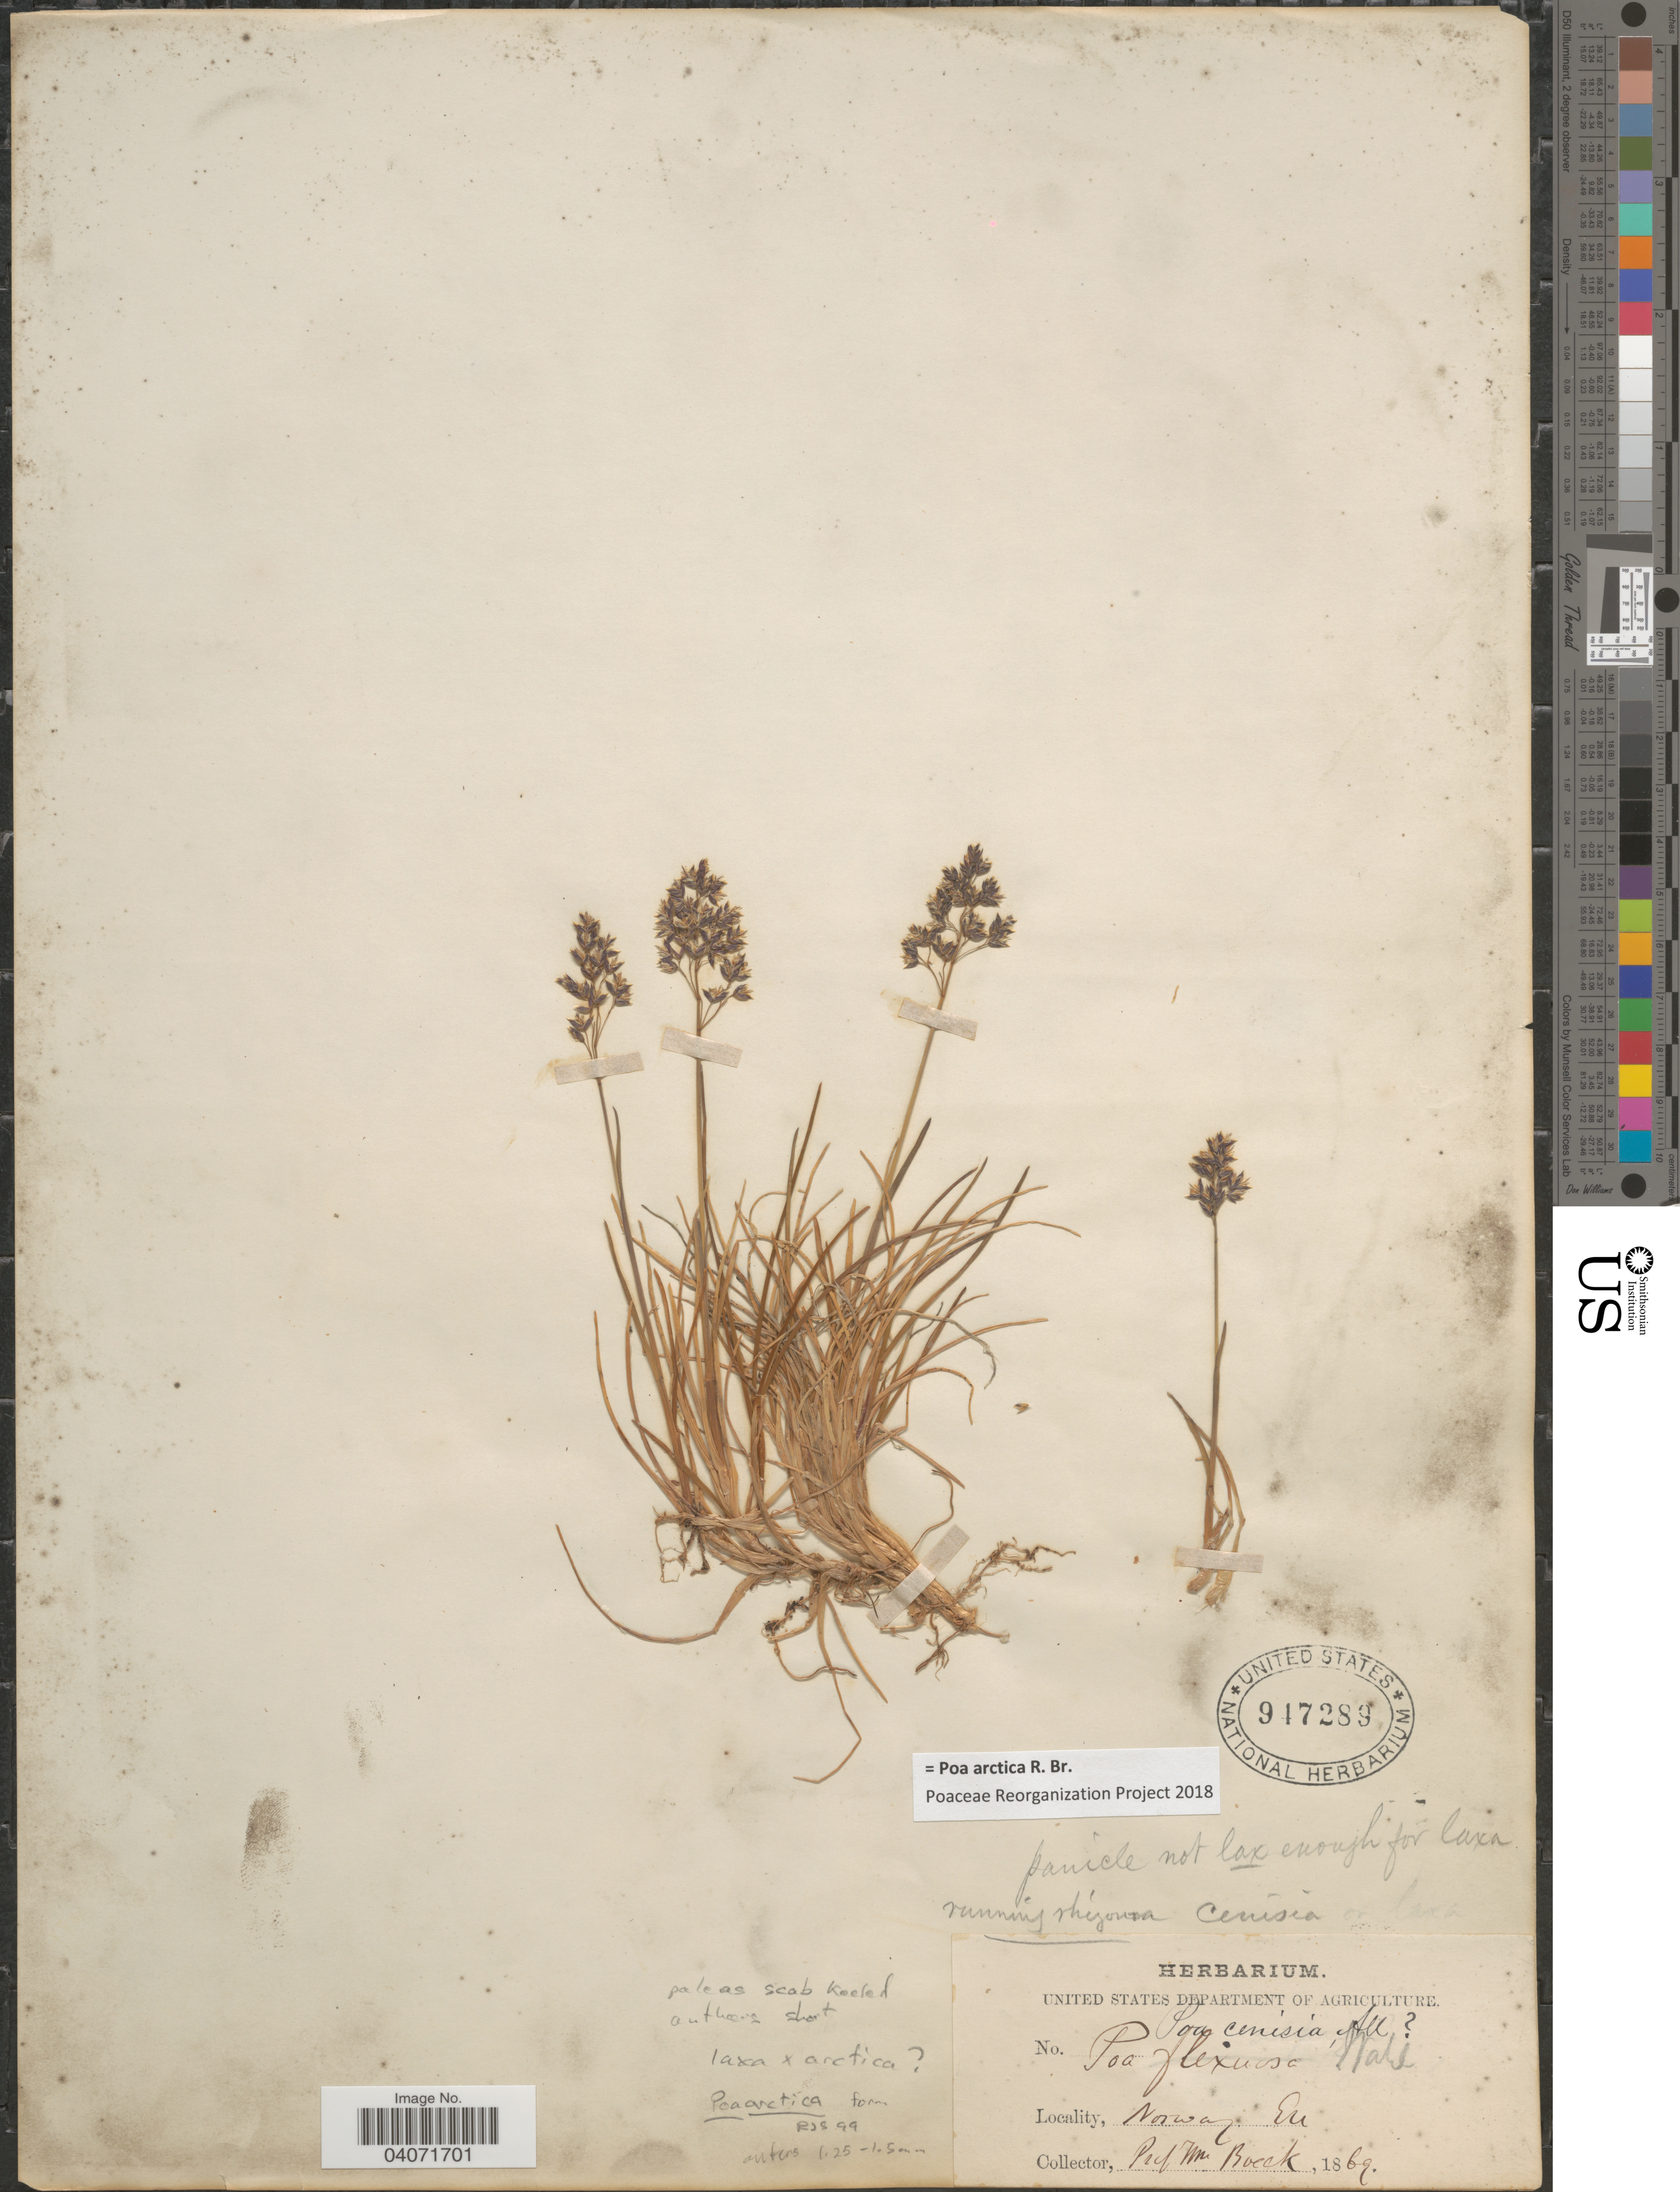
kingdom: Plantae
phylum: Tracheophyta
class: Liliopsida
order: Poales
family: Poaceae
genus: Poa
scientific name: Poa arctica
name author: R. Br.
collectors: W. Boeck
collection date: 1869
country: Norway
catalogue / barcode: US 947289